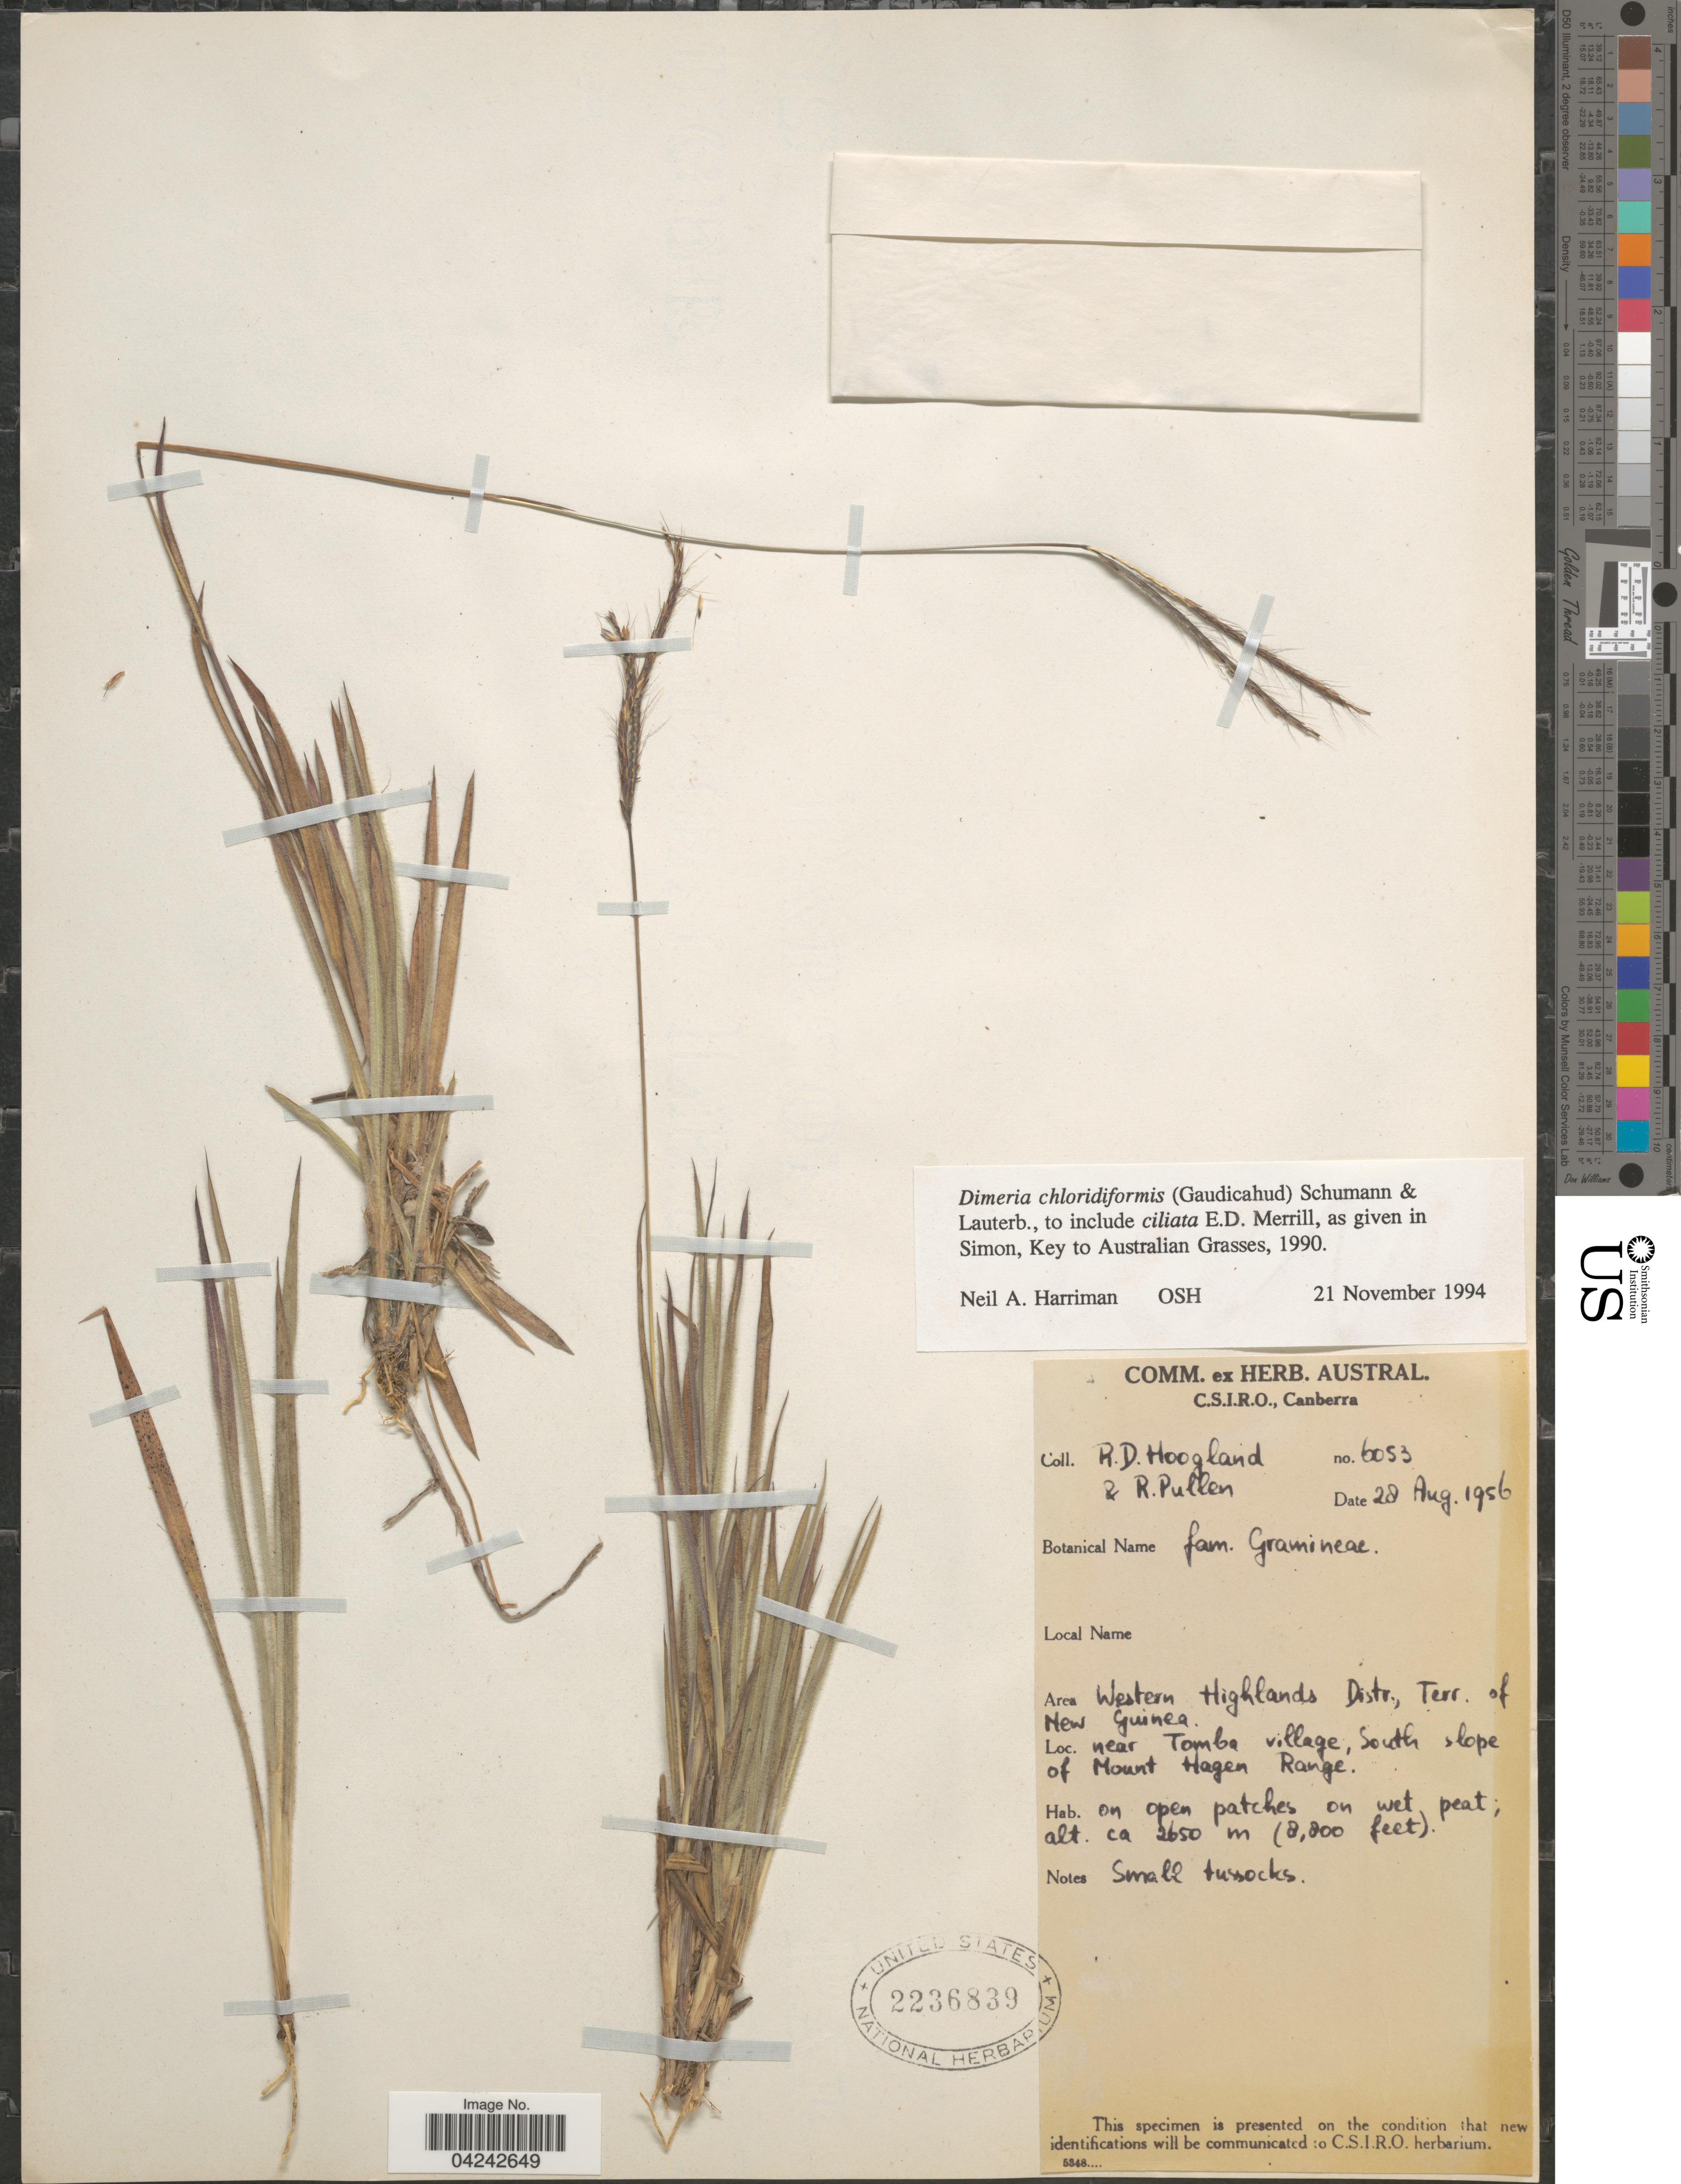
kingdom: Plantae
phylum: Tracheophyta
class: Liliopsida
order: Poales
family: Poaceae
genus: Dimeria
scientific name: Dimeria chloridiformis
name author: (Gaudich.) Schum. & Lauterb.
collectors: R. D. Hoogland & R. Pullen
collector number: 6053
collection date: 1956-08-28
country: Papua New Guinea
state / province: Western Highlands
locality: Area Western Highlands Distr., Terr. of New Guinea. Near Tomba village, South slope of Mount Hagen Range.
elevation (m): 2650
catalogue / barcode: US 2236839